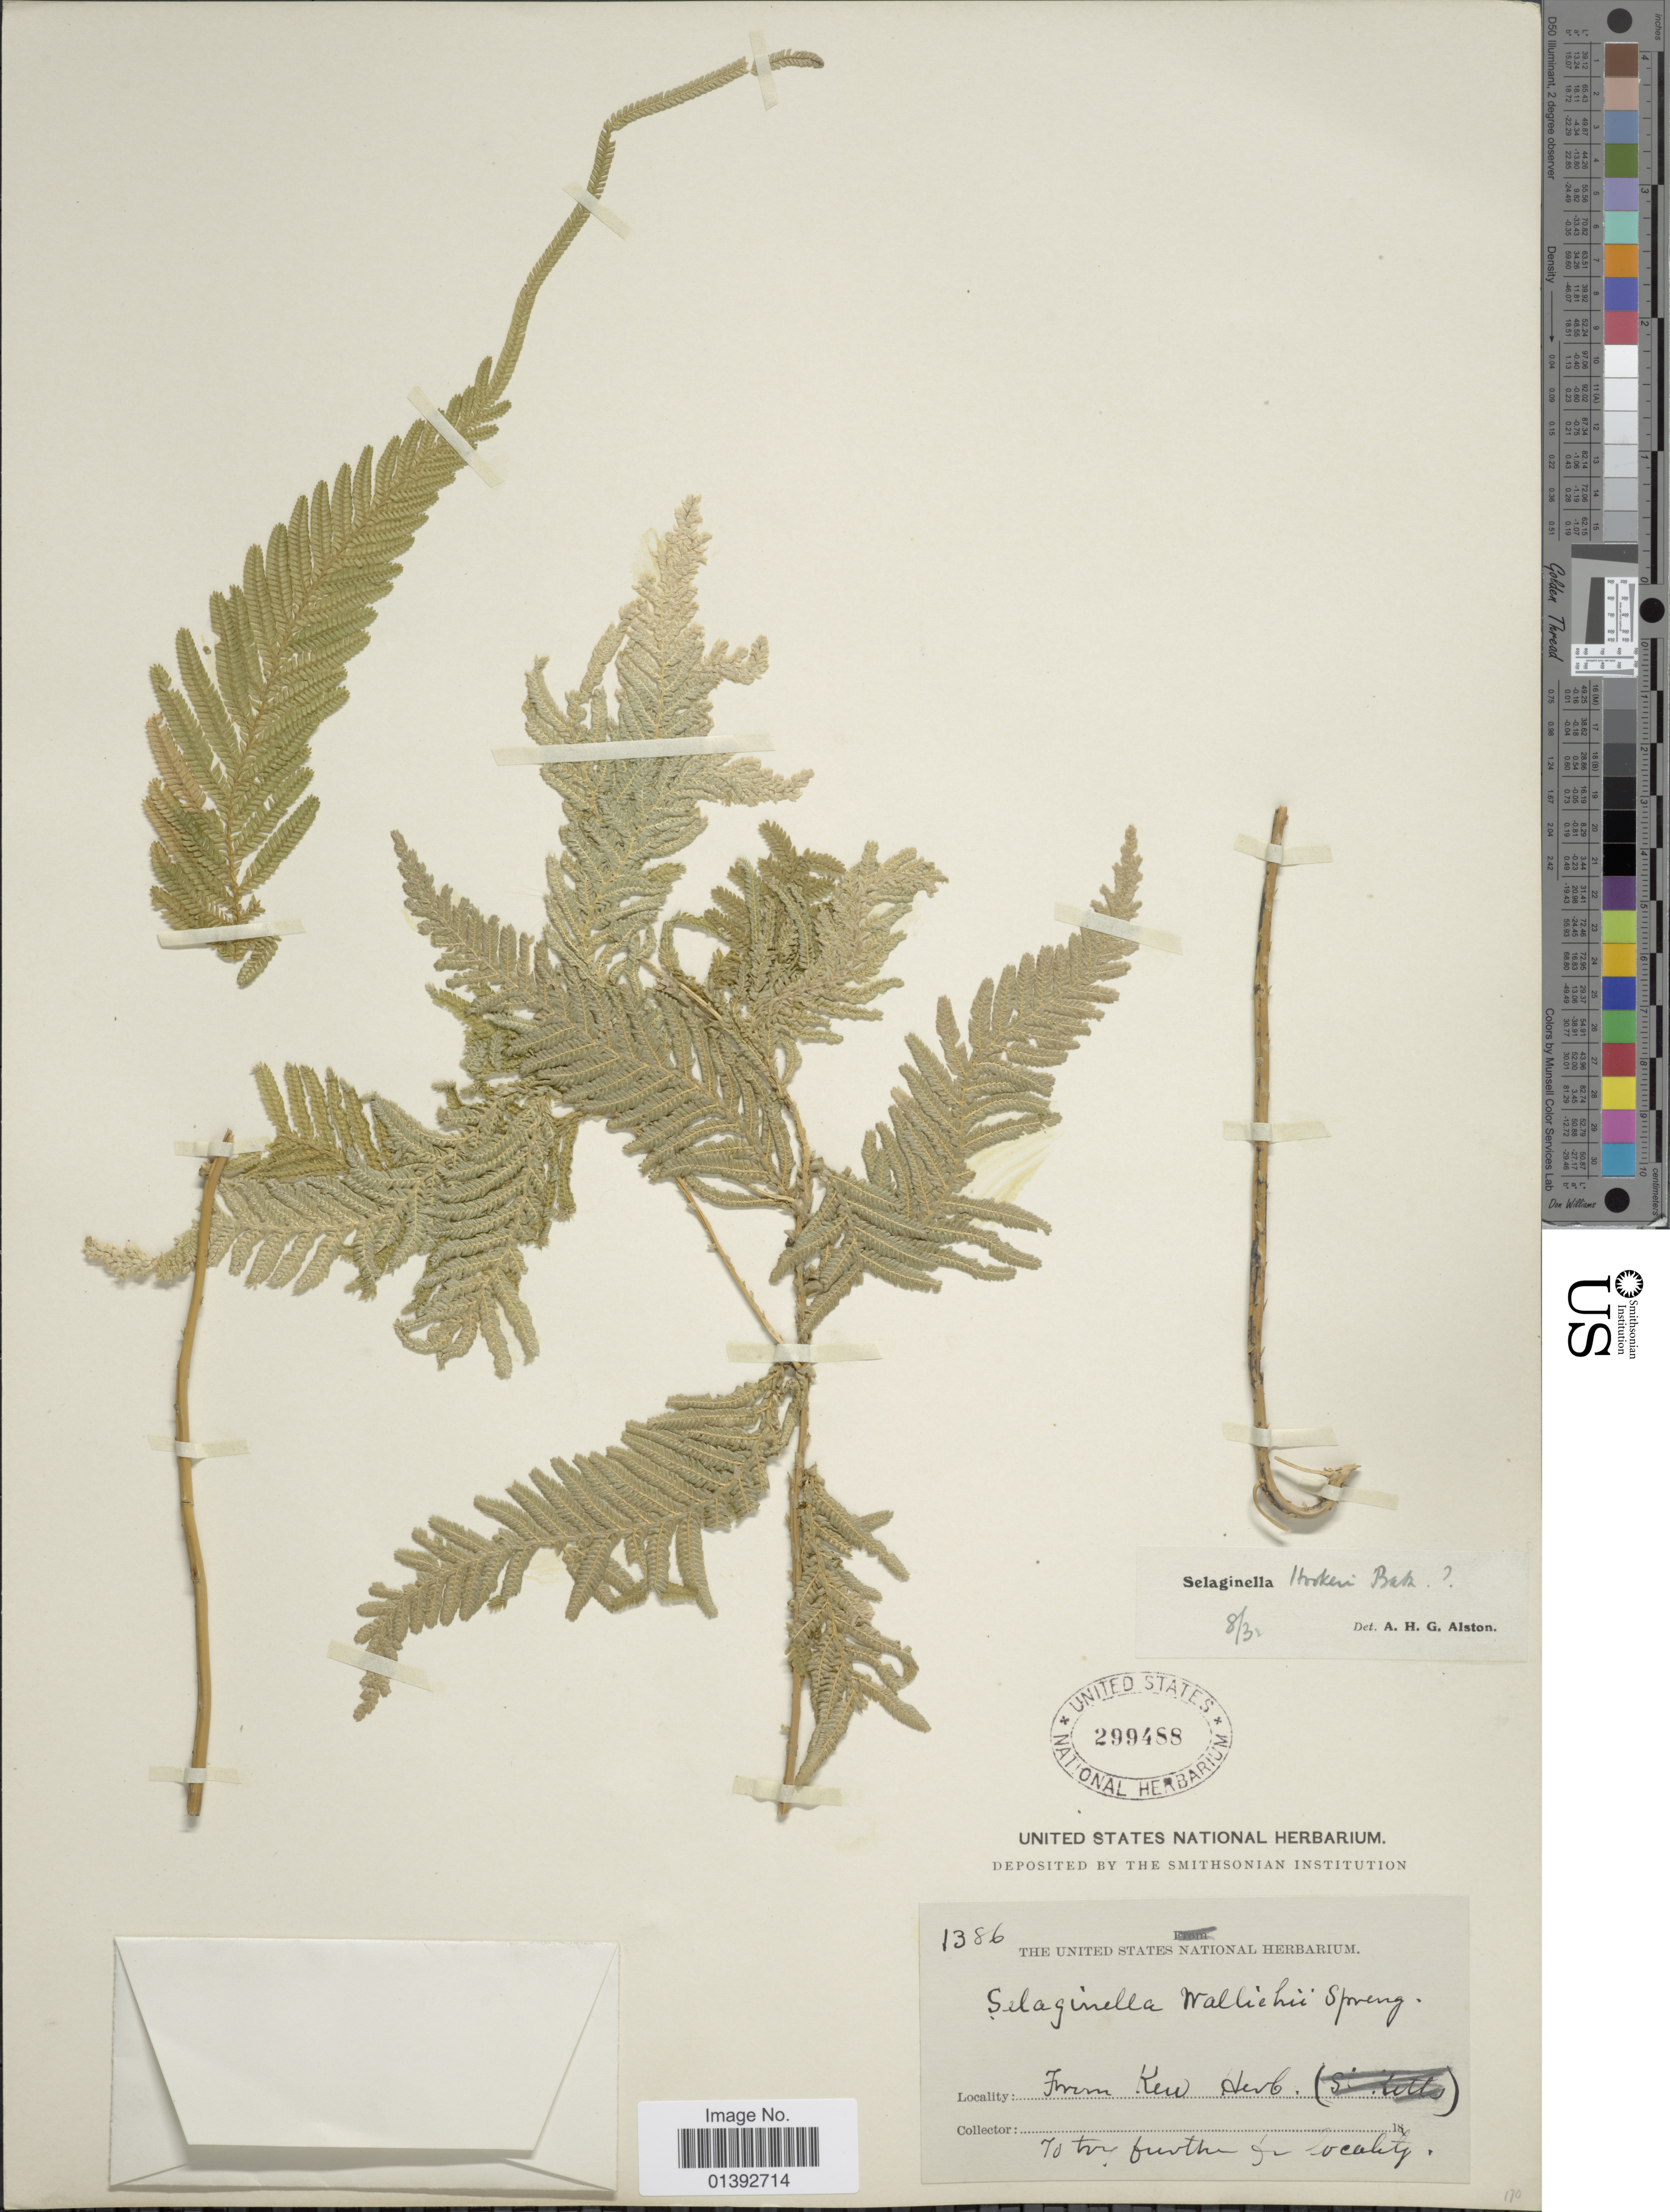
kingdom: Plantae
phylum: Tracheophyta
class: Lycopodiopsida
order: Selaginellales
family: Selaginellaceae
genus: Selaginella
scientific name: Selaginella hookeri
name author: Baker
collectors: Kew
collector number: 1386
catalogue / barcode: US 299488